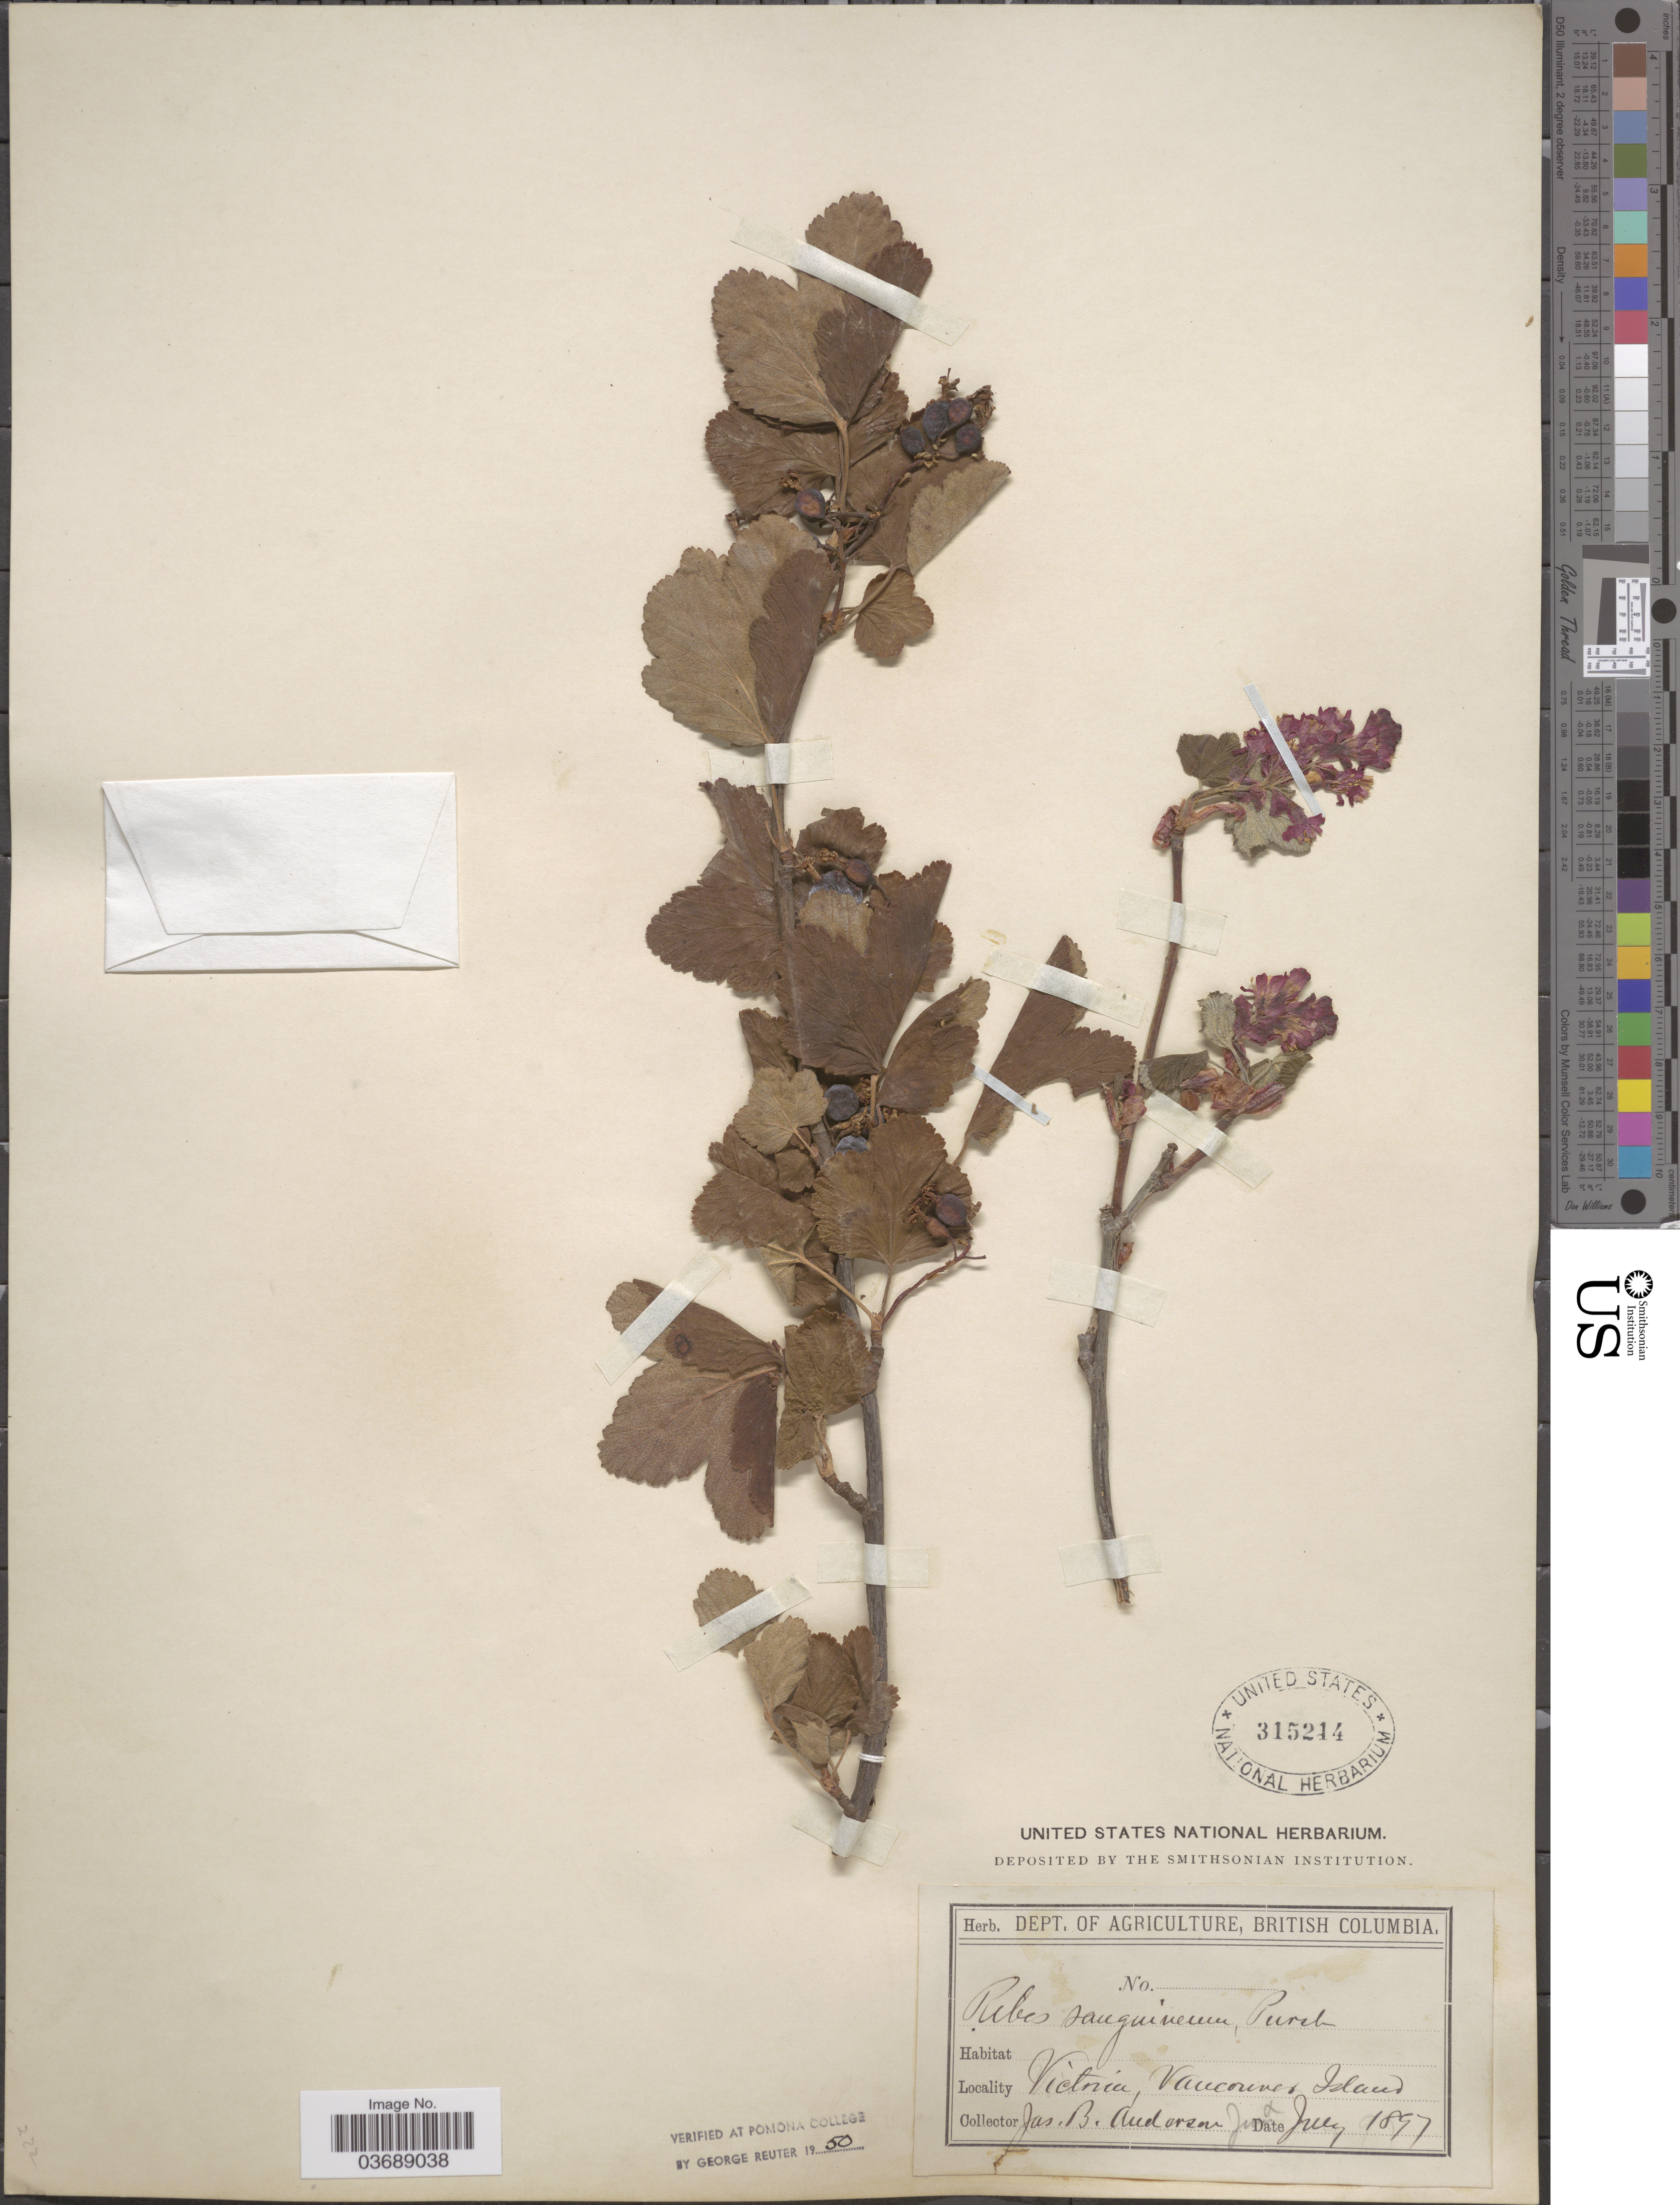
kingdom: Plantae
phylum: Tracheophyta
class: Magnoliopsida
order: Saxifragales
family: Grossulariaceae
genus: Ribes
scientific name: Ribes sanguineum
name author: Pursh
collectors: J. B. Anderson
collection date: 1897-07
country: Canada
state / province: British Columbia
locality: Victoria, Vancouver Island.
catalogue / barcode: US 315214